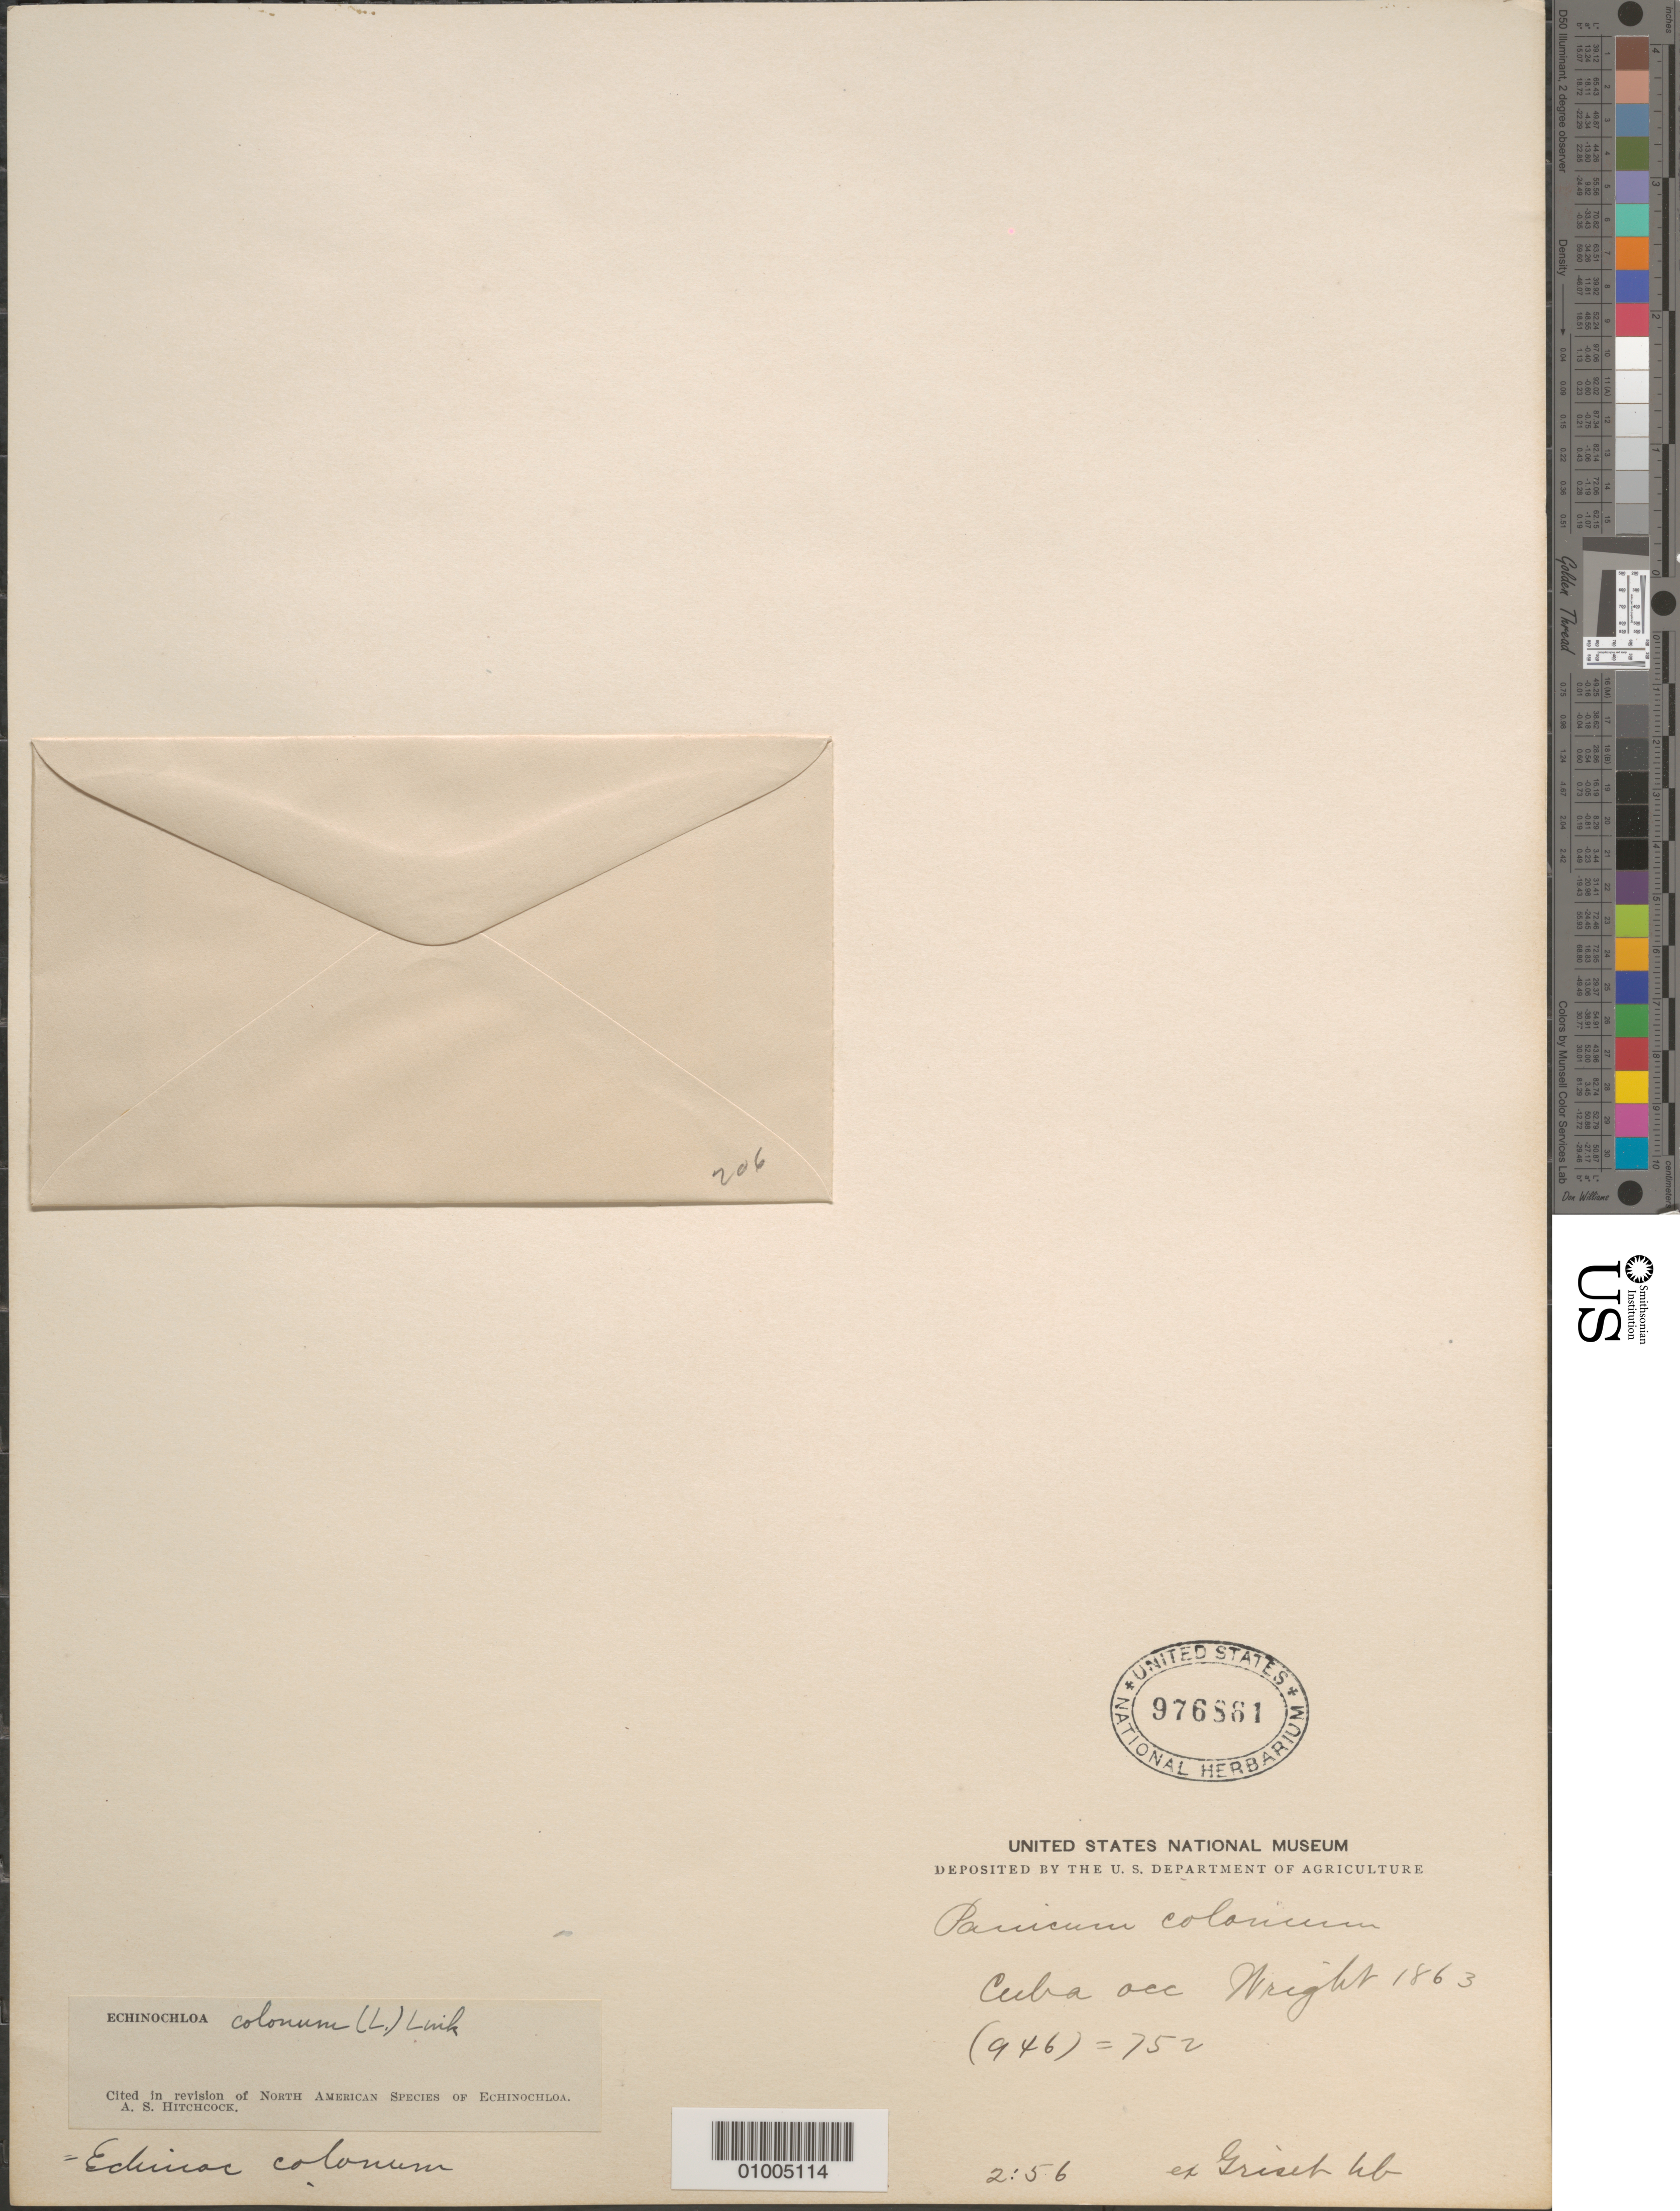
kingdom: Plantae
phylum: Tracheophyta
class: Liliopsida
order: Poales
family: Poaceae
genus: Echinochloa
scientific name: Echinochloa colona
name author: (L.) Link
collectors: C. Wright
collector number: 752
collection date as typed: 1863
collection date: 1863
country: Cuba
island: Cuba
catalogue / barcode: US 976861